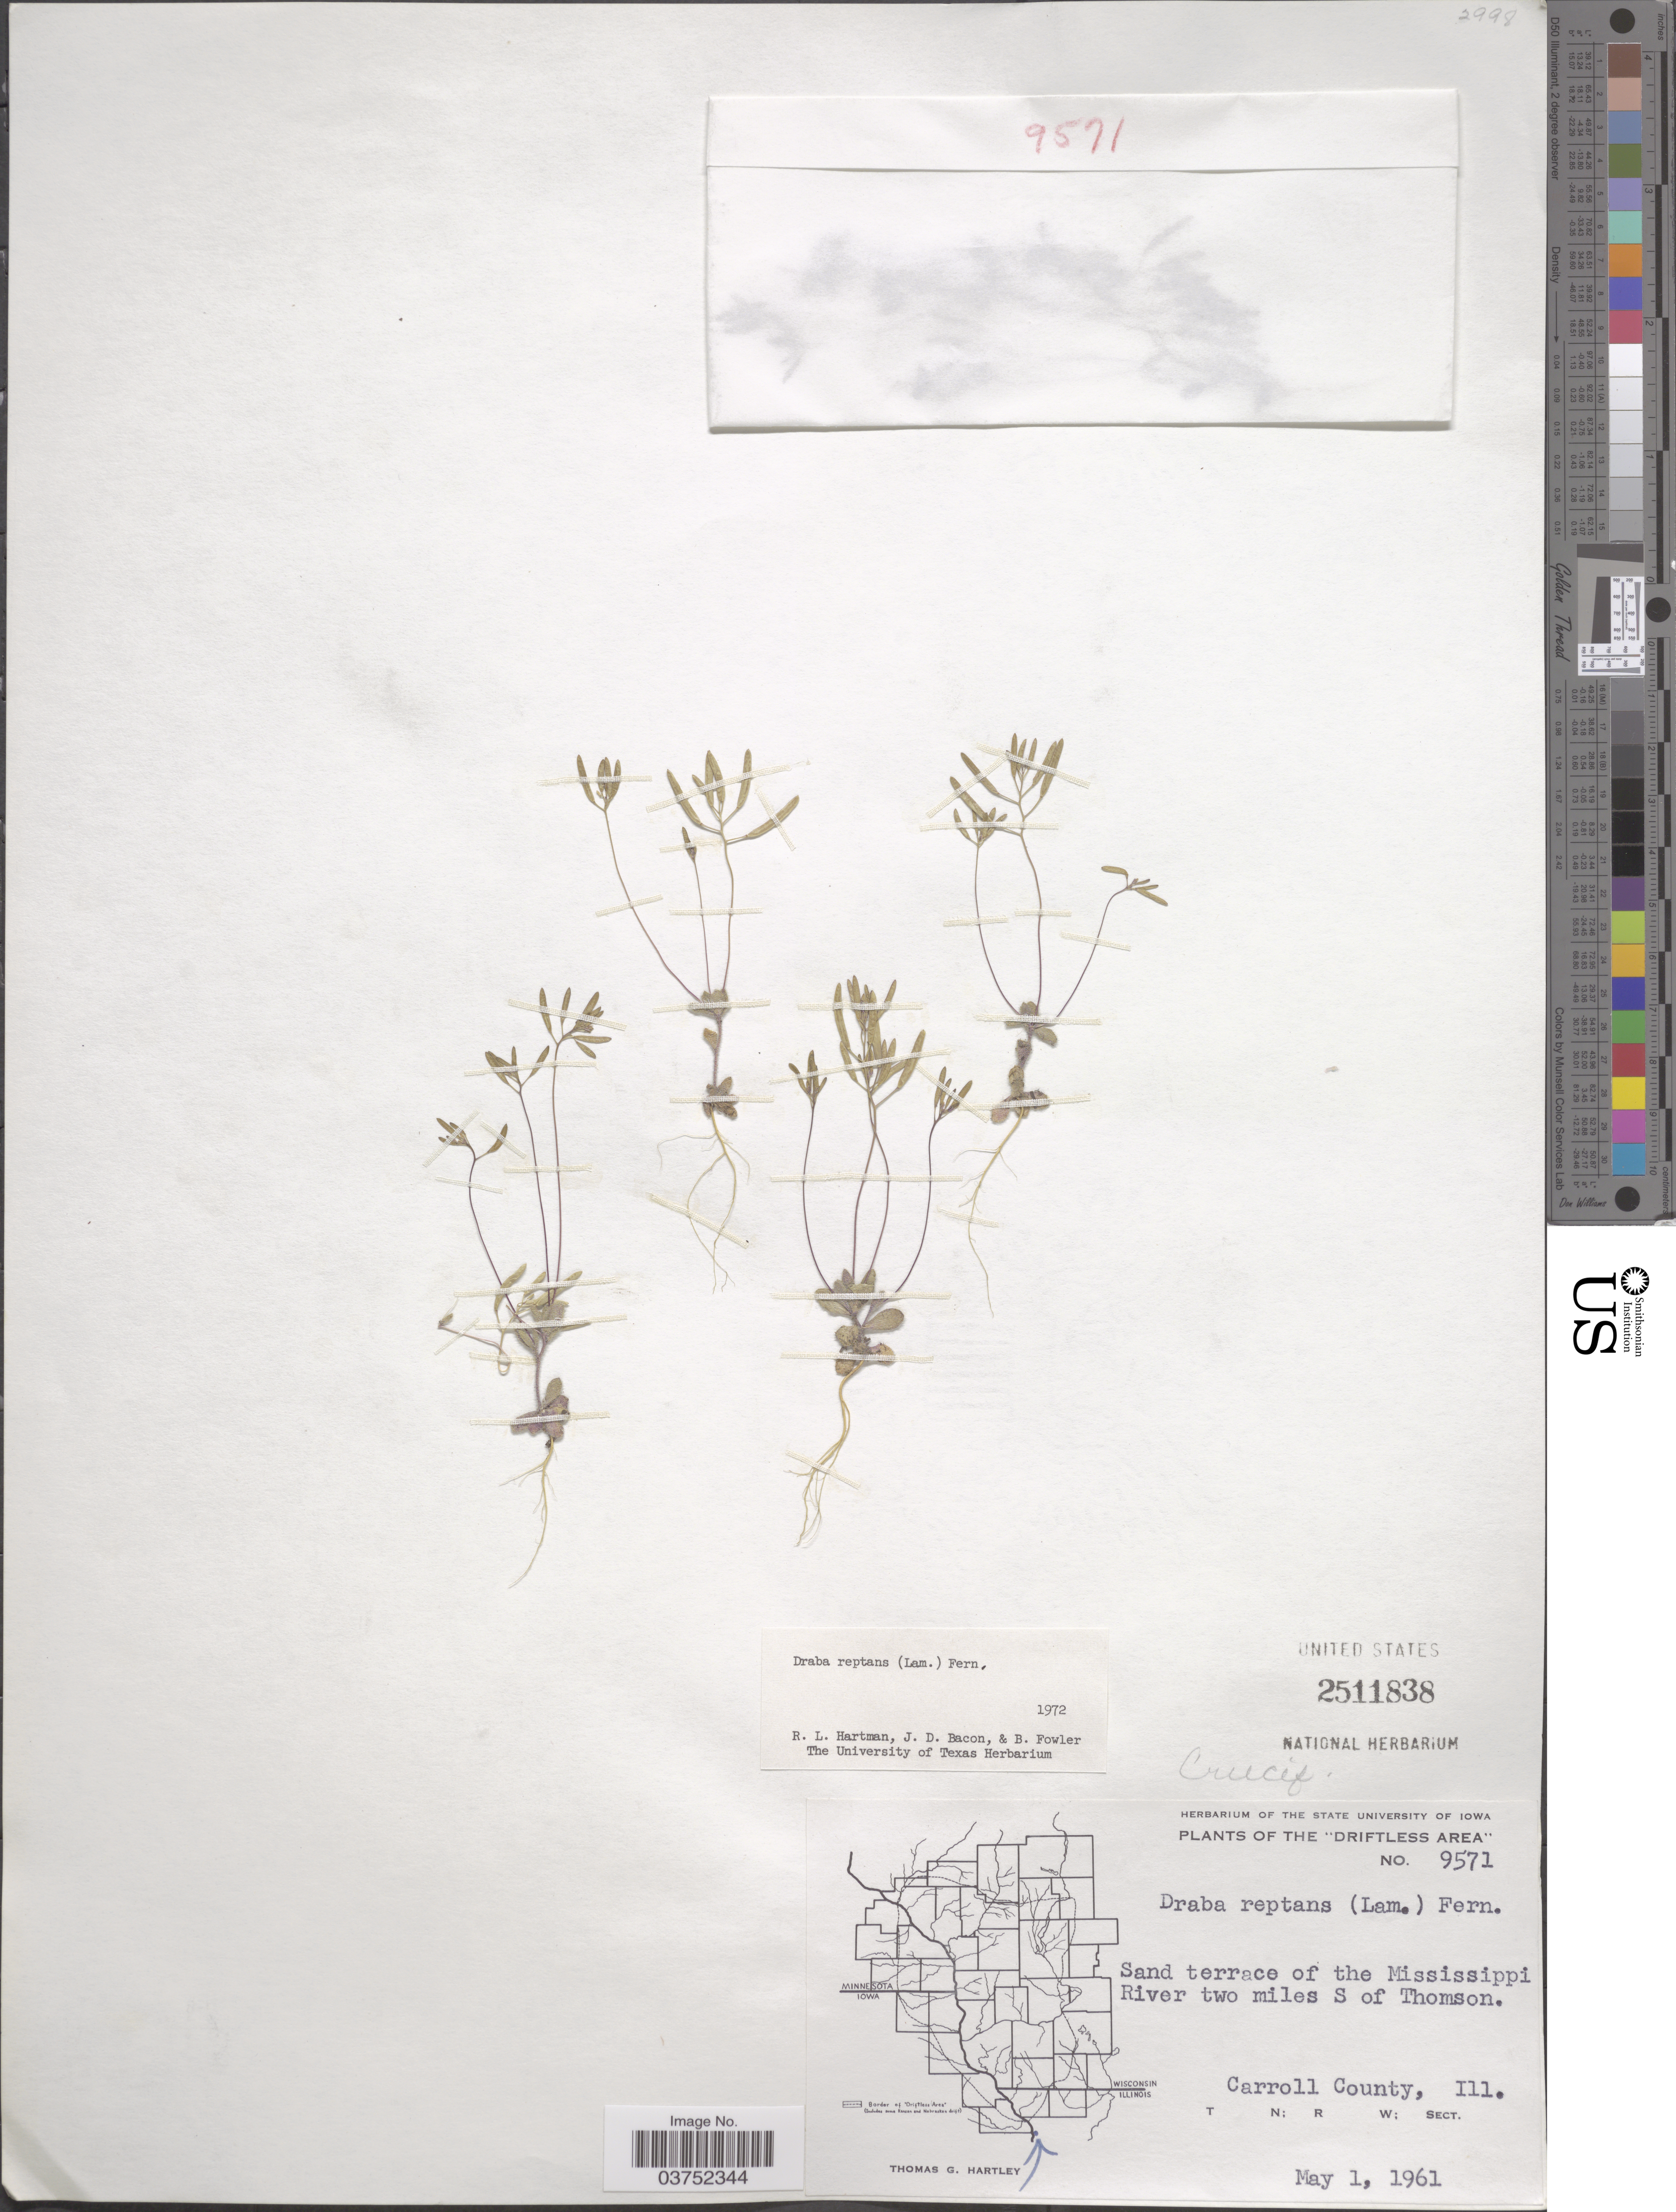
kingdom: Plantae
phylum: Tracheophyta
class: Magnoliopsida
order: Brassicales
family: Brassicaceae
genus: Draba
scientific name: Draba reptans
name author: (Lam.) Fernald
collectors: T. G. Hartley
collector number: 9571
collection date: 1961-05-01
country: United States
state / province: Illinois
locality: Sand terrace of the Mississippi River two miles S of Thomson. Carroll County. The "Driftless Area".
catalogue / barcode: US 2511838